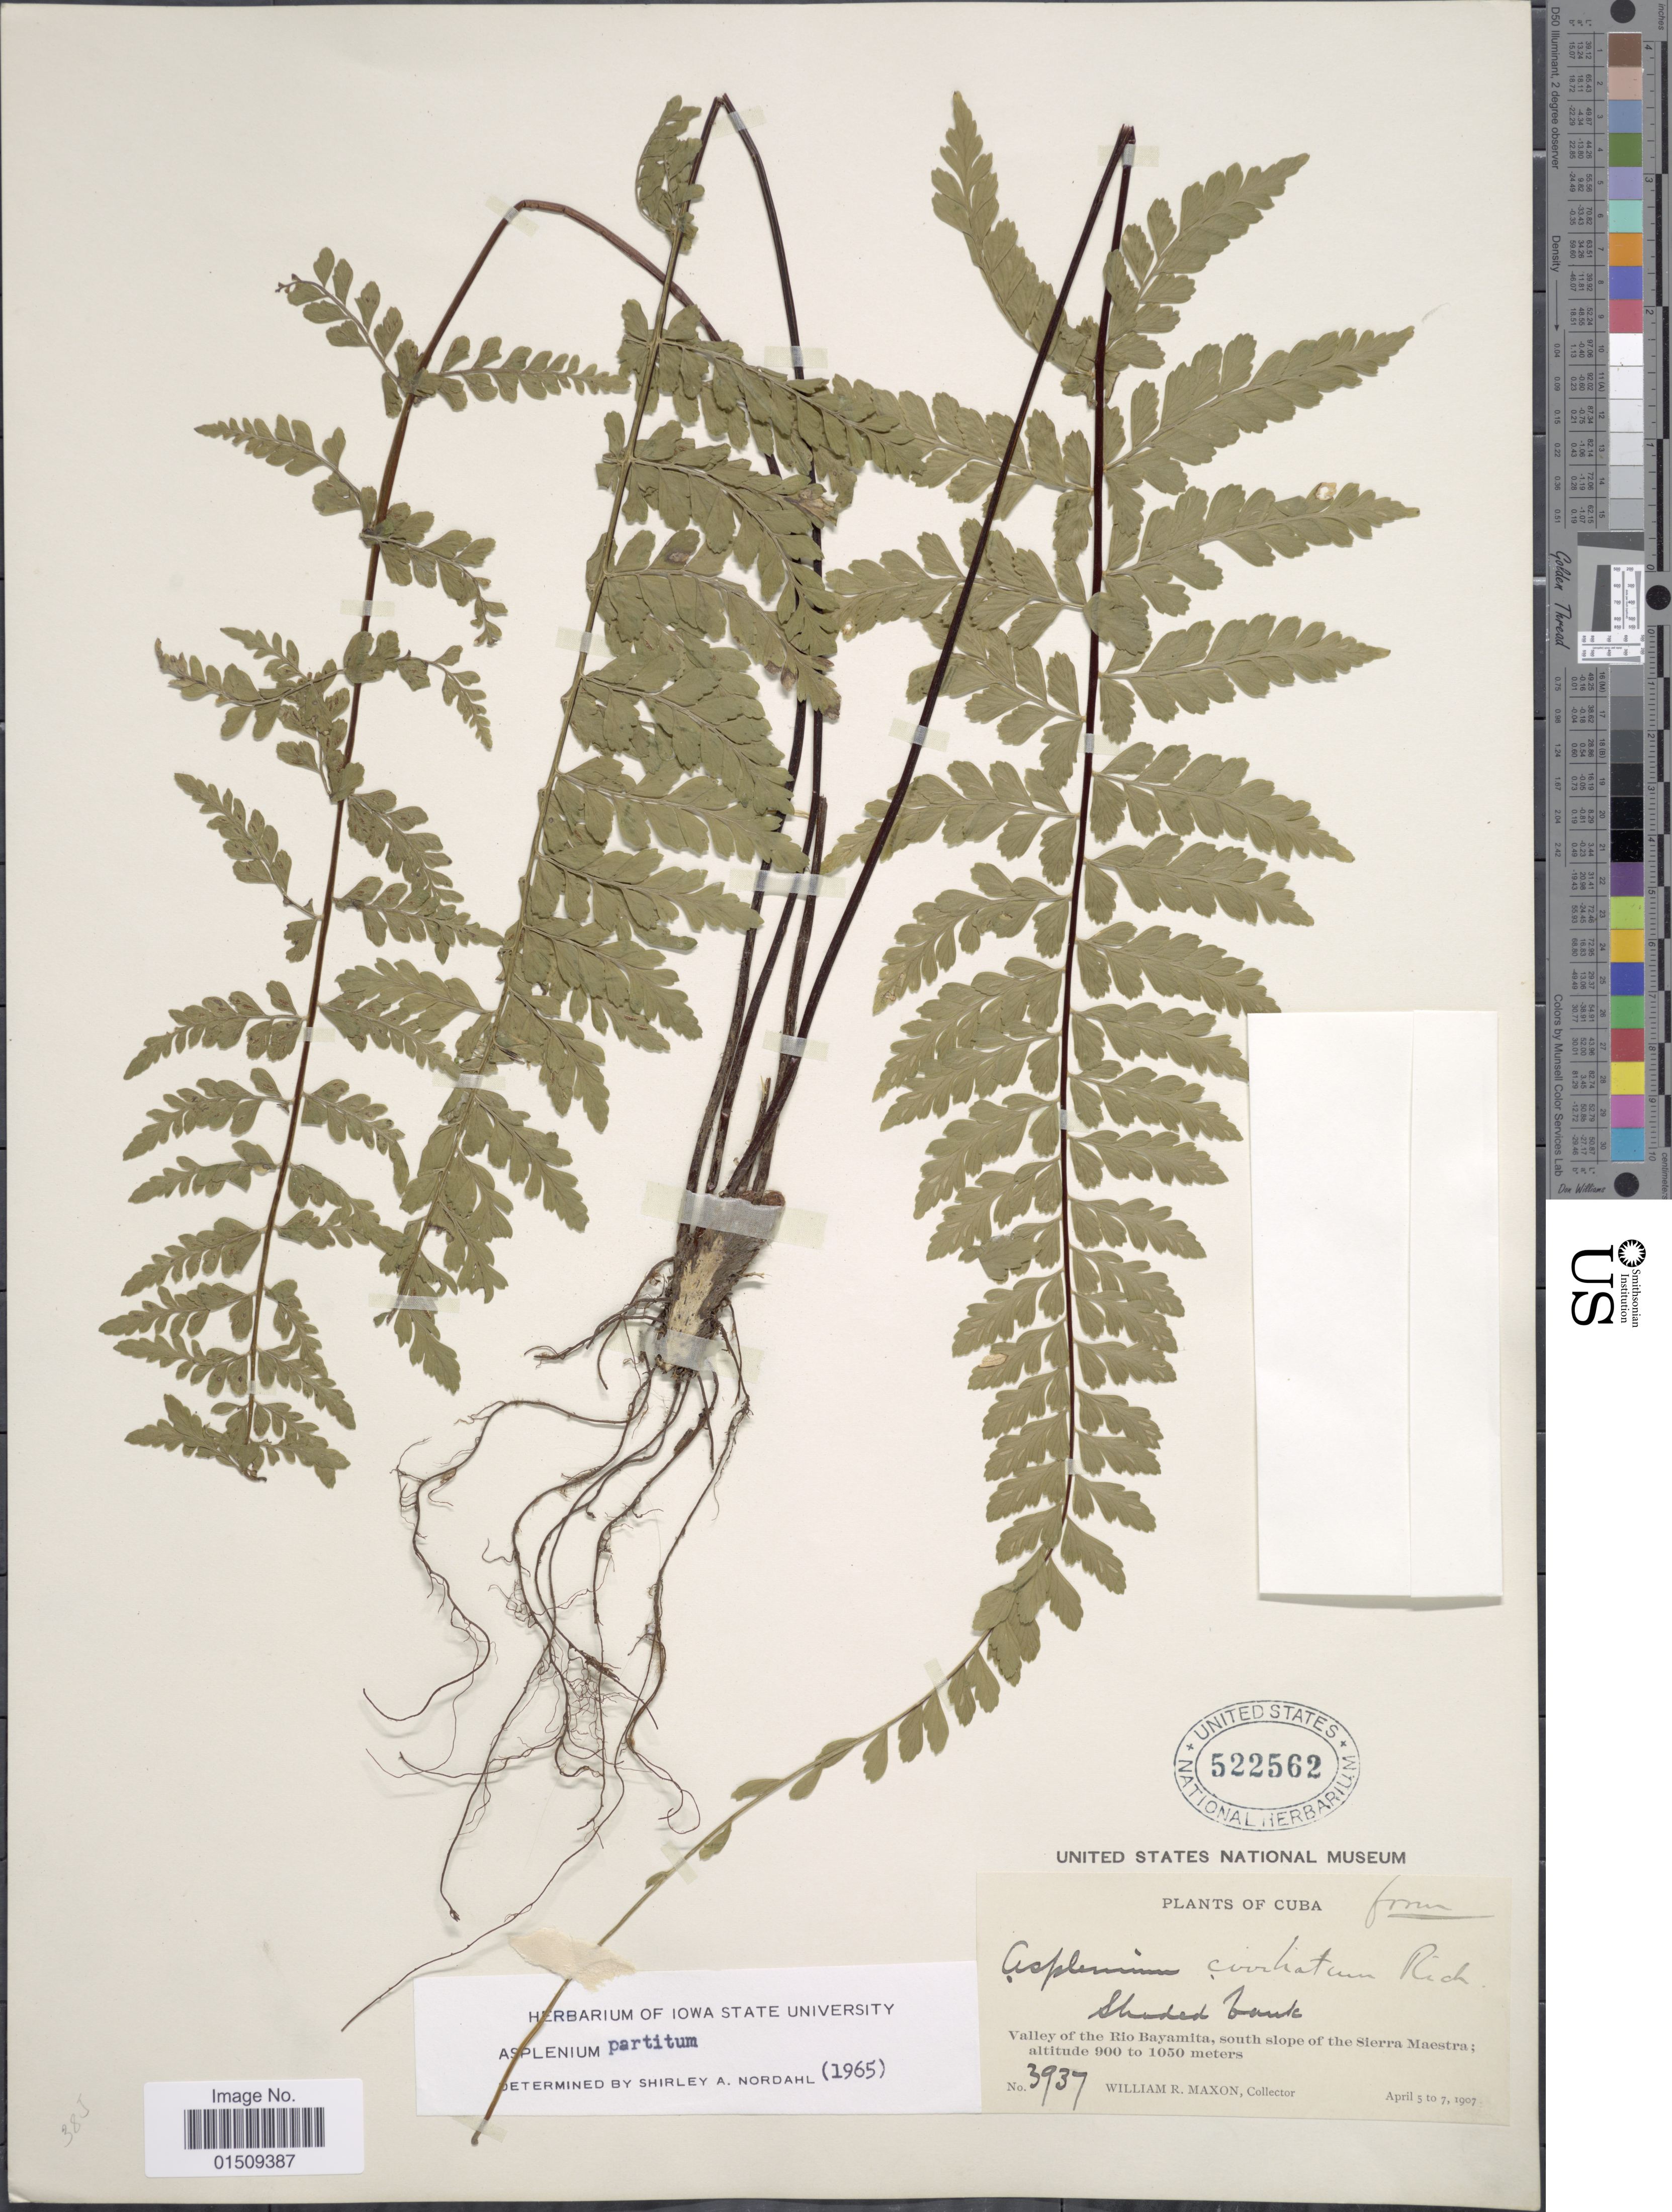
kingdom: Plantae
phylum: Tracheophyta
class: Polypodiopsida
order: Polypodiales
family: Aspleniaceae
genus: Asplenium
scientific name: Asplenium radicans var. dentatum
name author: (Klotzsch) Bonap.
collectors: W. R. Maxon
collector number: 3937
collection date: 1907-04-05/1907-04-07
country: Cuba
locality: Valley of the Rio Bayamita, south slope of the Sierra Maestra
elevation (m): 900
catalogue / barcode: US 522562